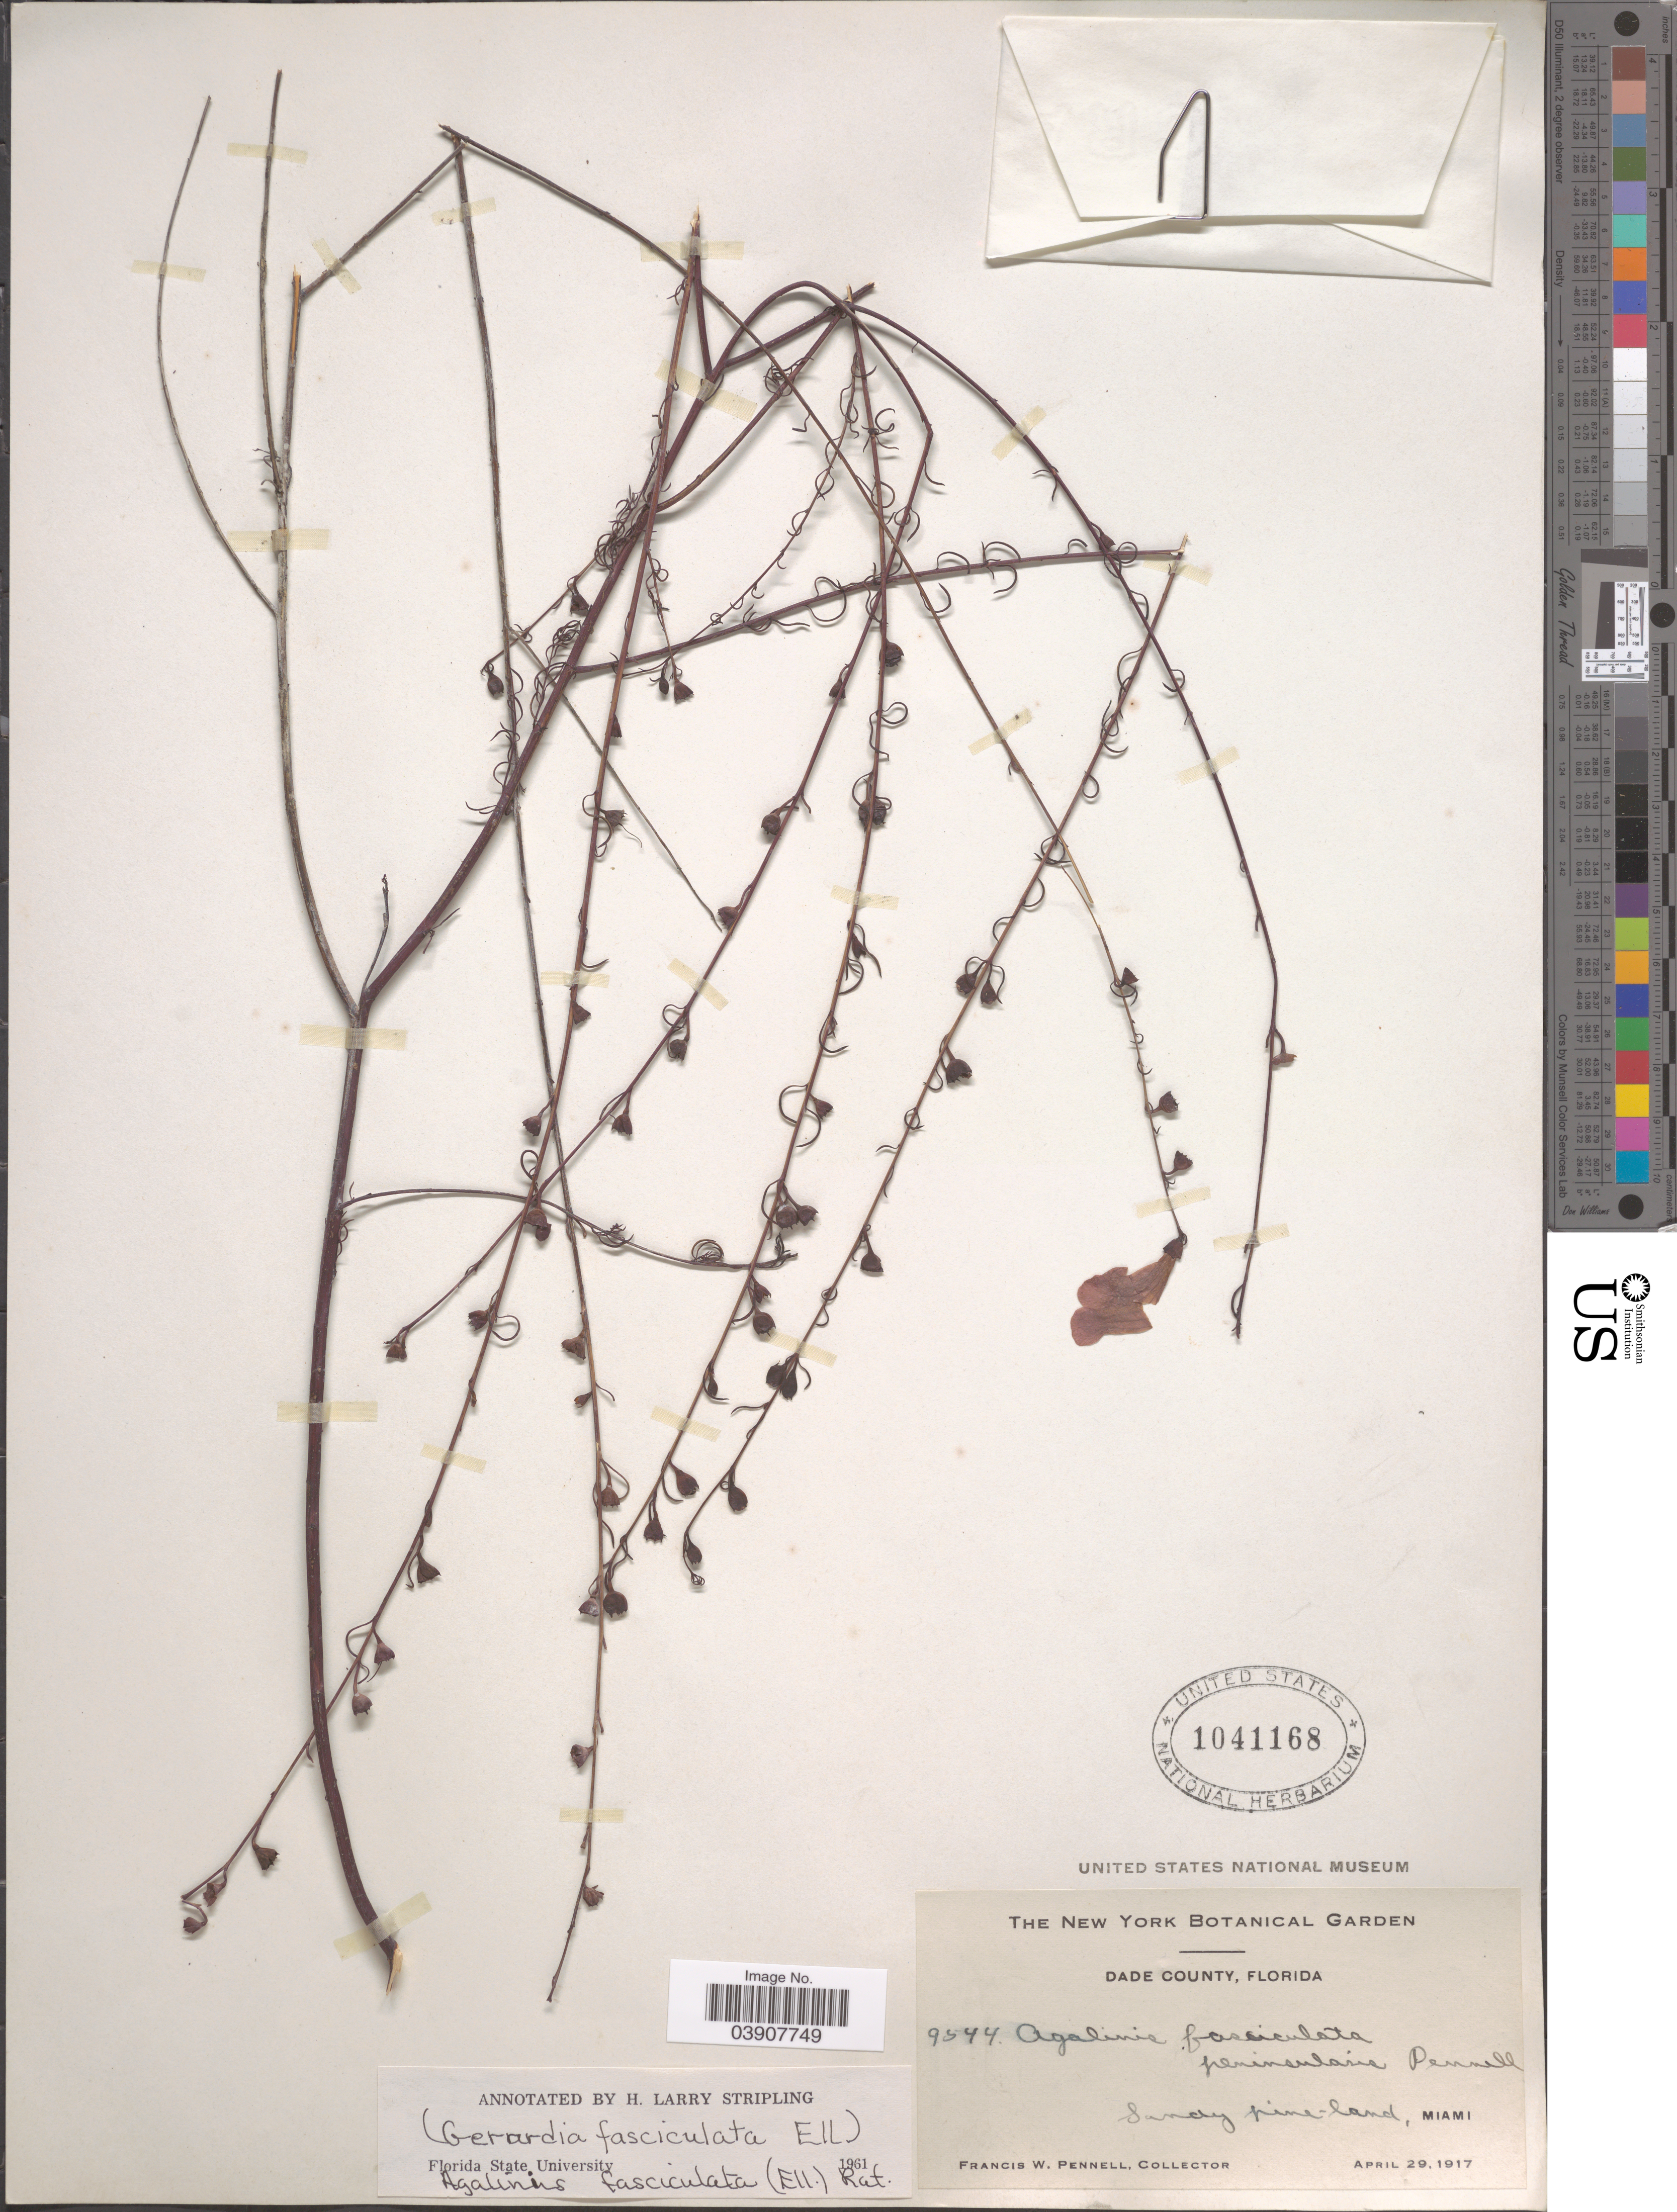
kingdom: Plantae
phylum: Tracheophyta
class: Magnoliopsida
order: Lamiales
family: Orobanchaceae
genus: Agalinis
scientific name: Agalinis fasciculata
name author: (Elliott) Raf.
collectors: F. W. Pennell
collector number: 9544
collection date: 1917-04-29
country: United States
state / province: Florida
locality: Dade County. Miami.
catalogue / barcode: US 1041168